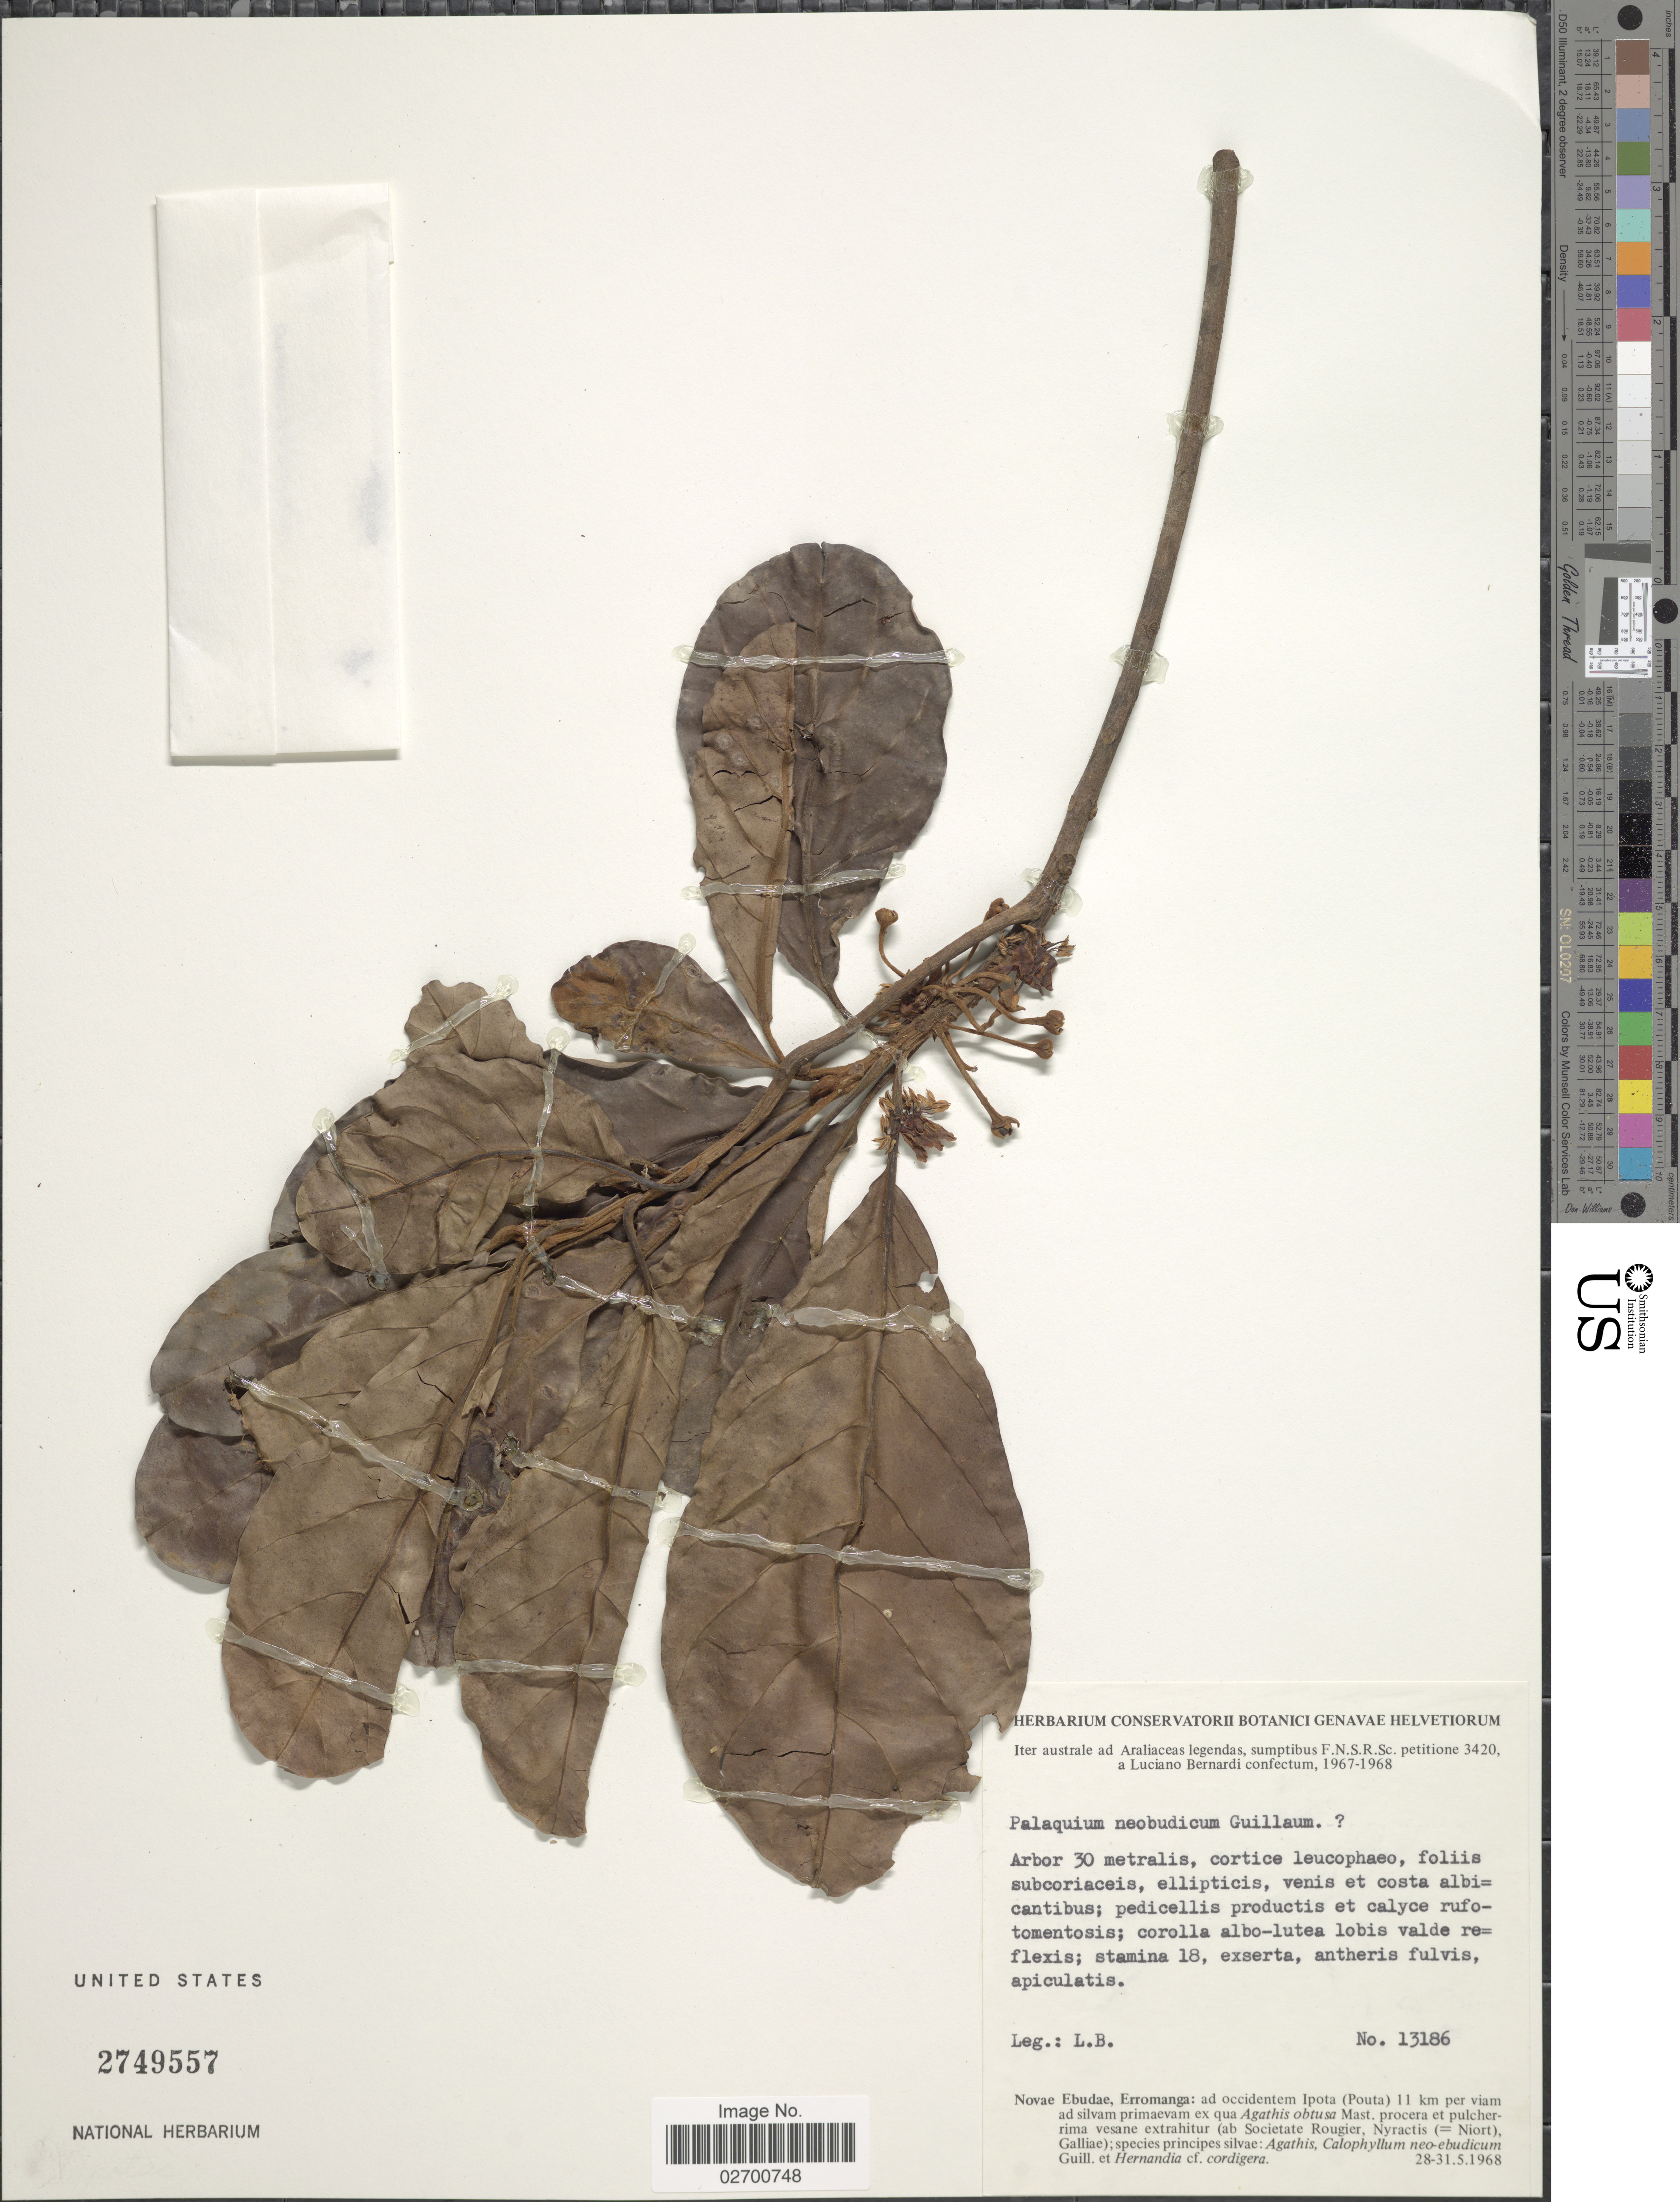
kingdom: Plantae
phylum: Tracheophyta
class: Magnoliopsida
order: Ericales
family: Sapotaceae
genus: Palaquium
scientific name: Palaquium neo-ebudicum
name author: Guillaumin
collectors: L. Bernardi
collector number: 13186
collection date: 1968-05-28/1968-05-31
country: Vanuatu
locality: Novae Ebudae, Erromanaga: ad occdentem Ipota (Pouta) 11 km per viam ad silvam Primaevam .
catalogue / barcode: US 2749557